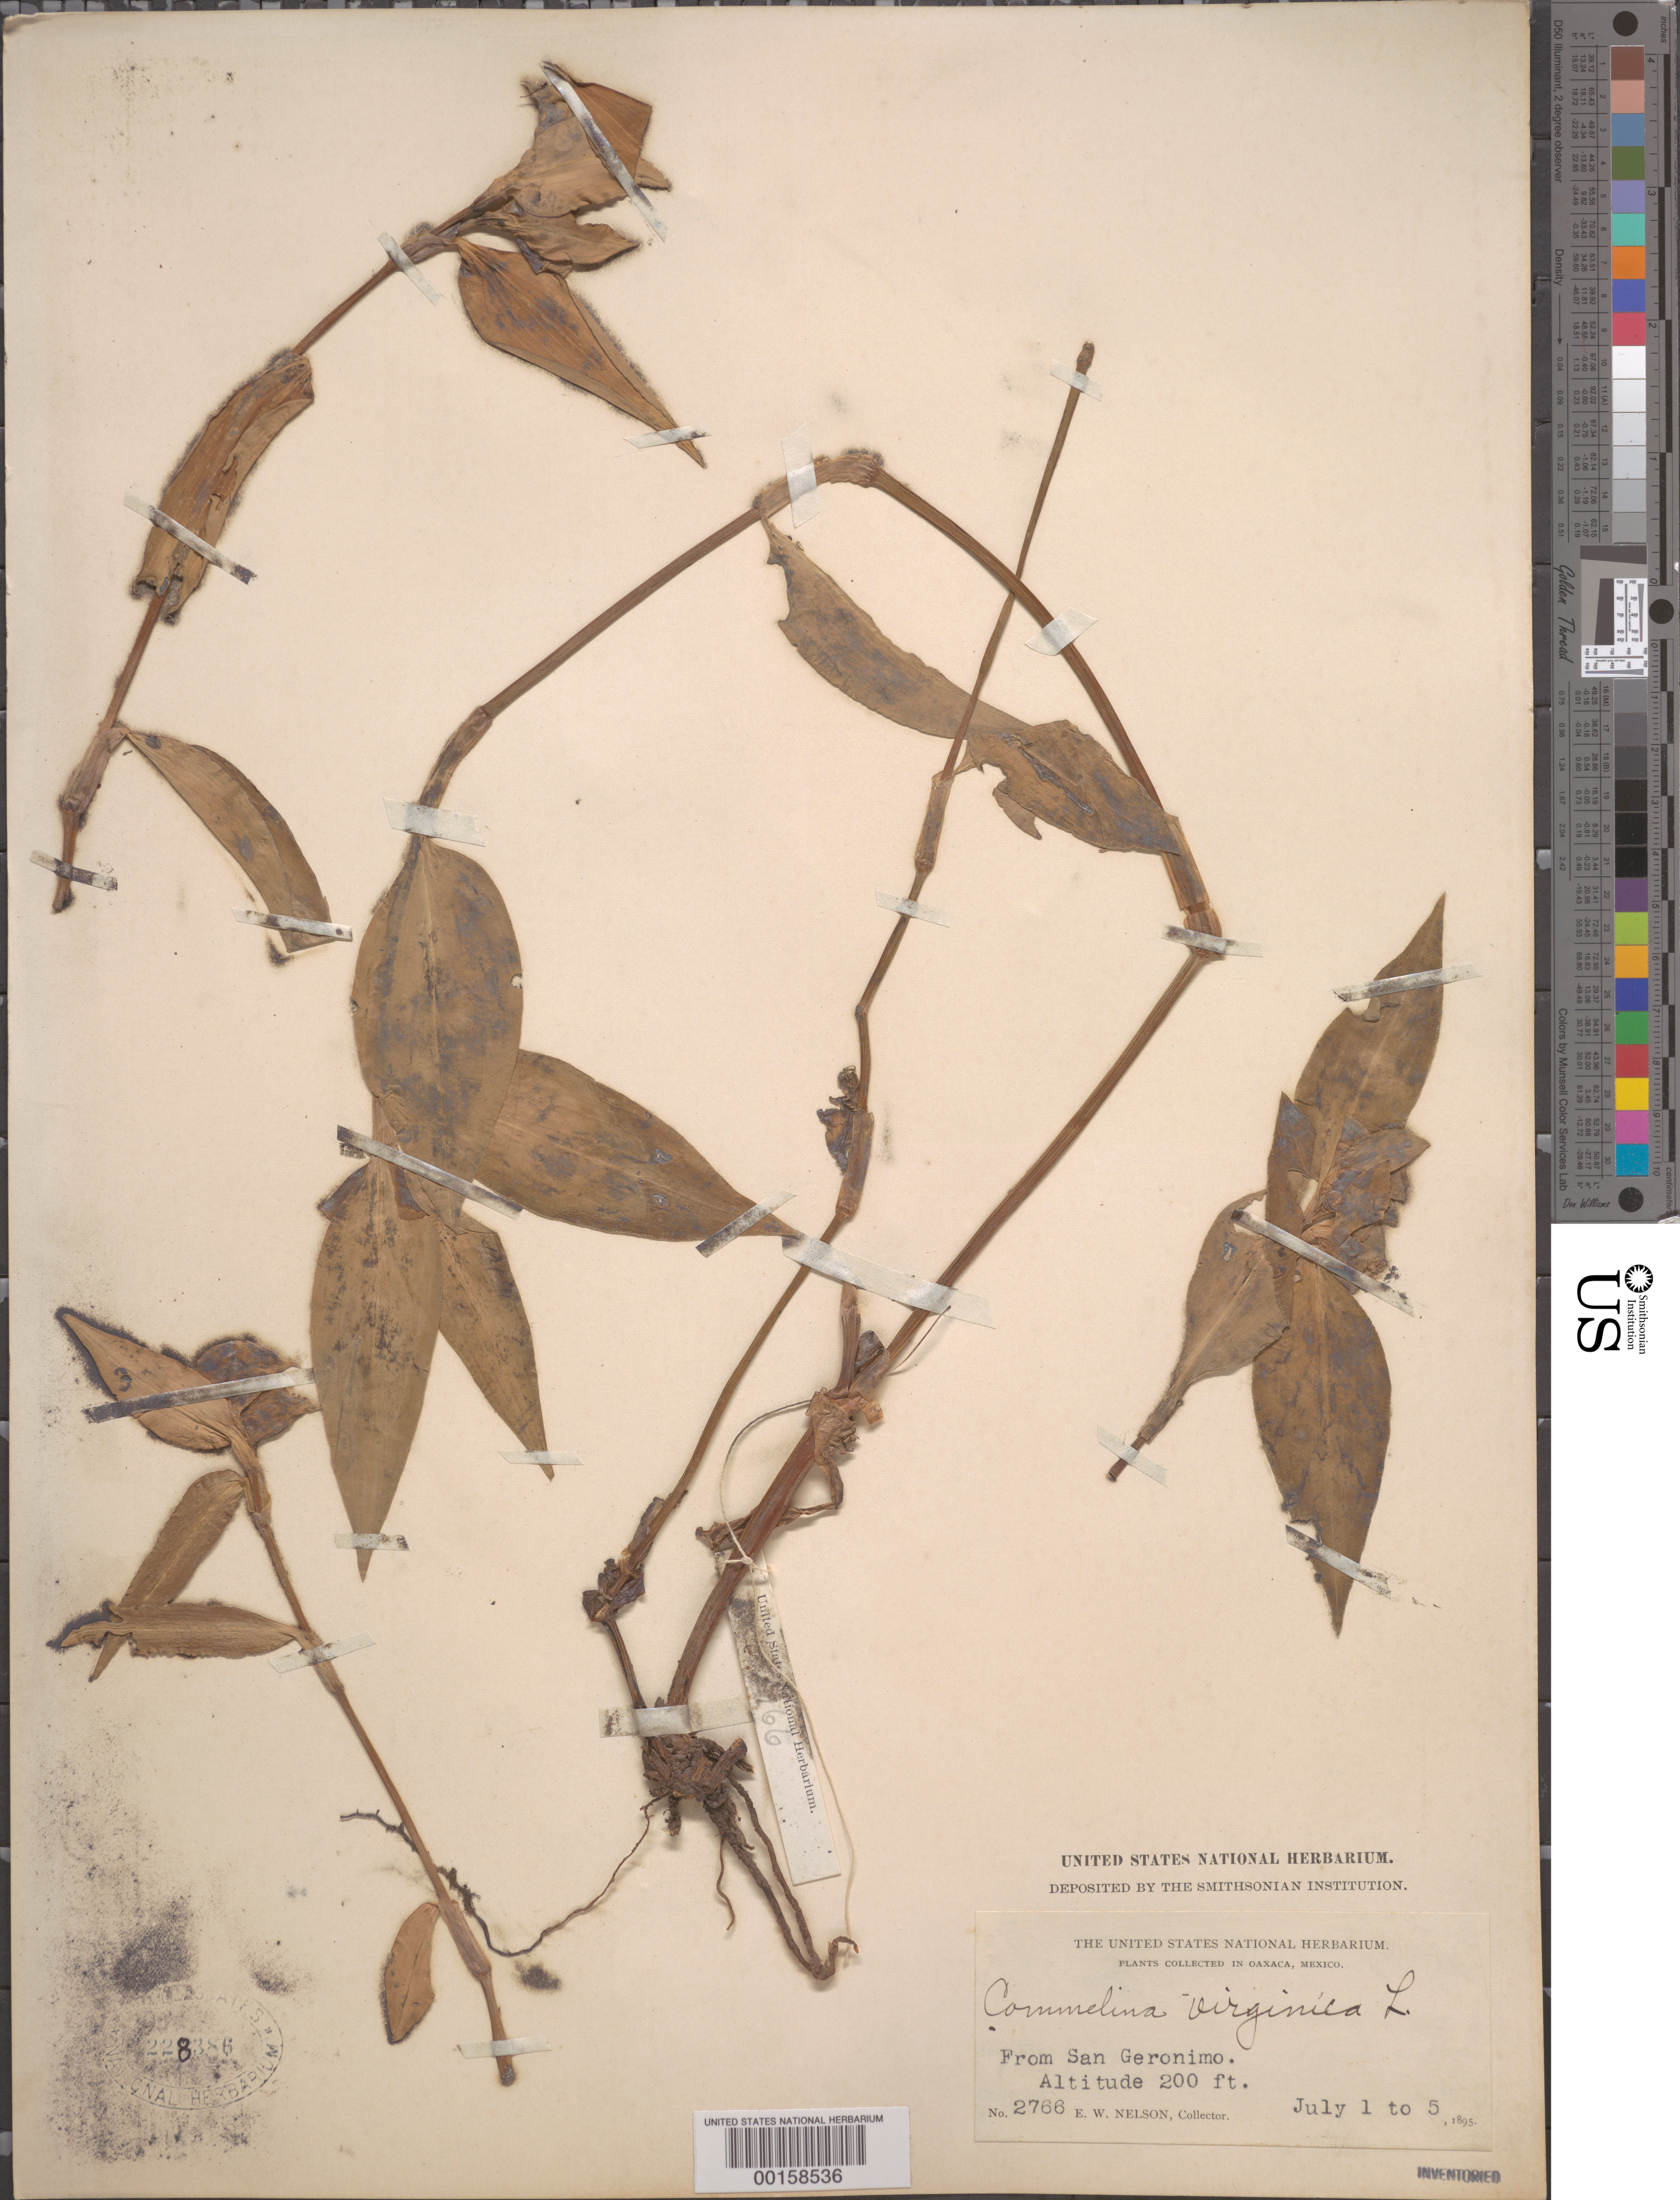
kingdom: Plantae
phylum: Tracheophyta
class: Liliopsida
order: Commelinales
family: Commelinaceae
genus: Commelina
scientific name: Commelina erecta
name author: L.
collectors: E. W. Nelson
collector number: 2766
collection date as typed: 01 Jul 1895 to 05 Jul 1895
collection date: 1895-07-01/1895-07-05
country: Mexico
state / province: Oaxaca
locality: San geronimo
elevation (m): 61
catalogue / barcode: US 228386